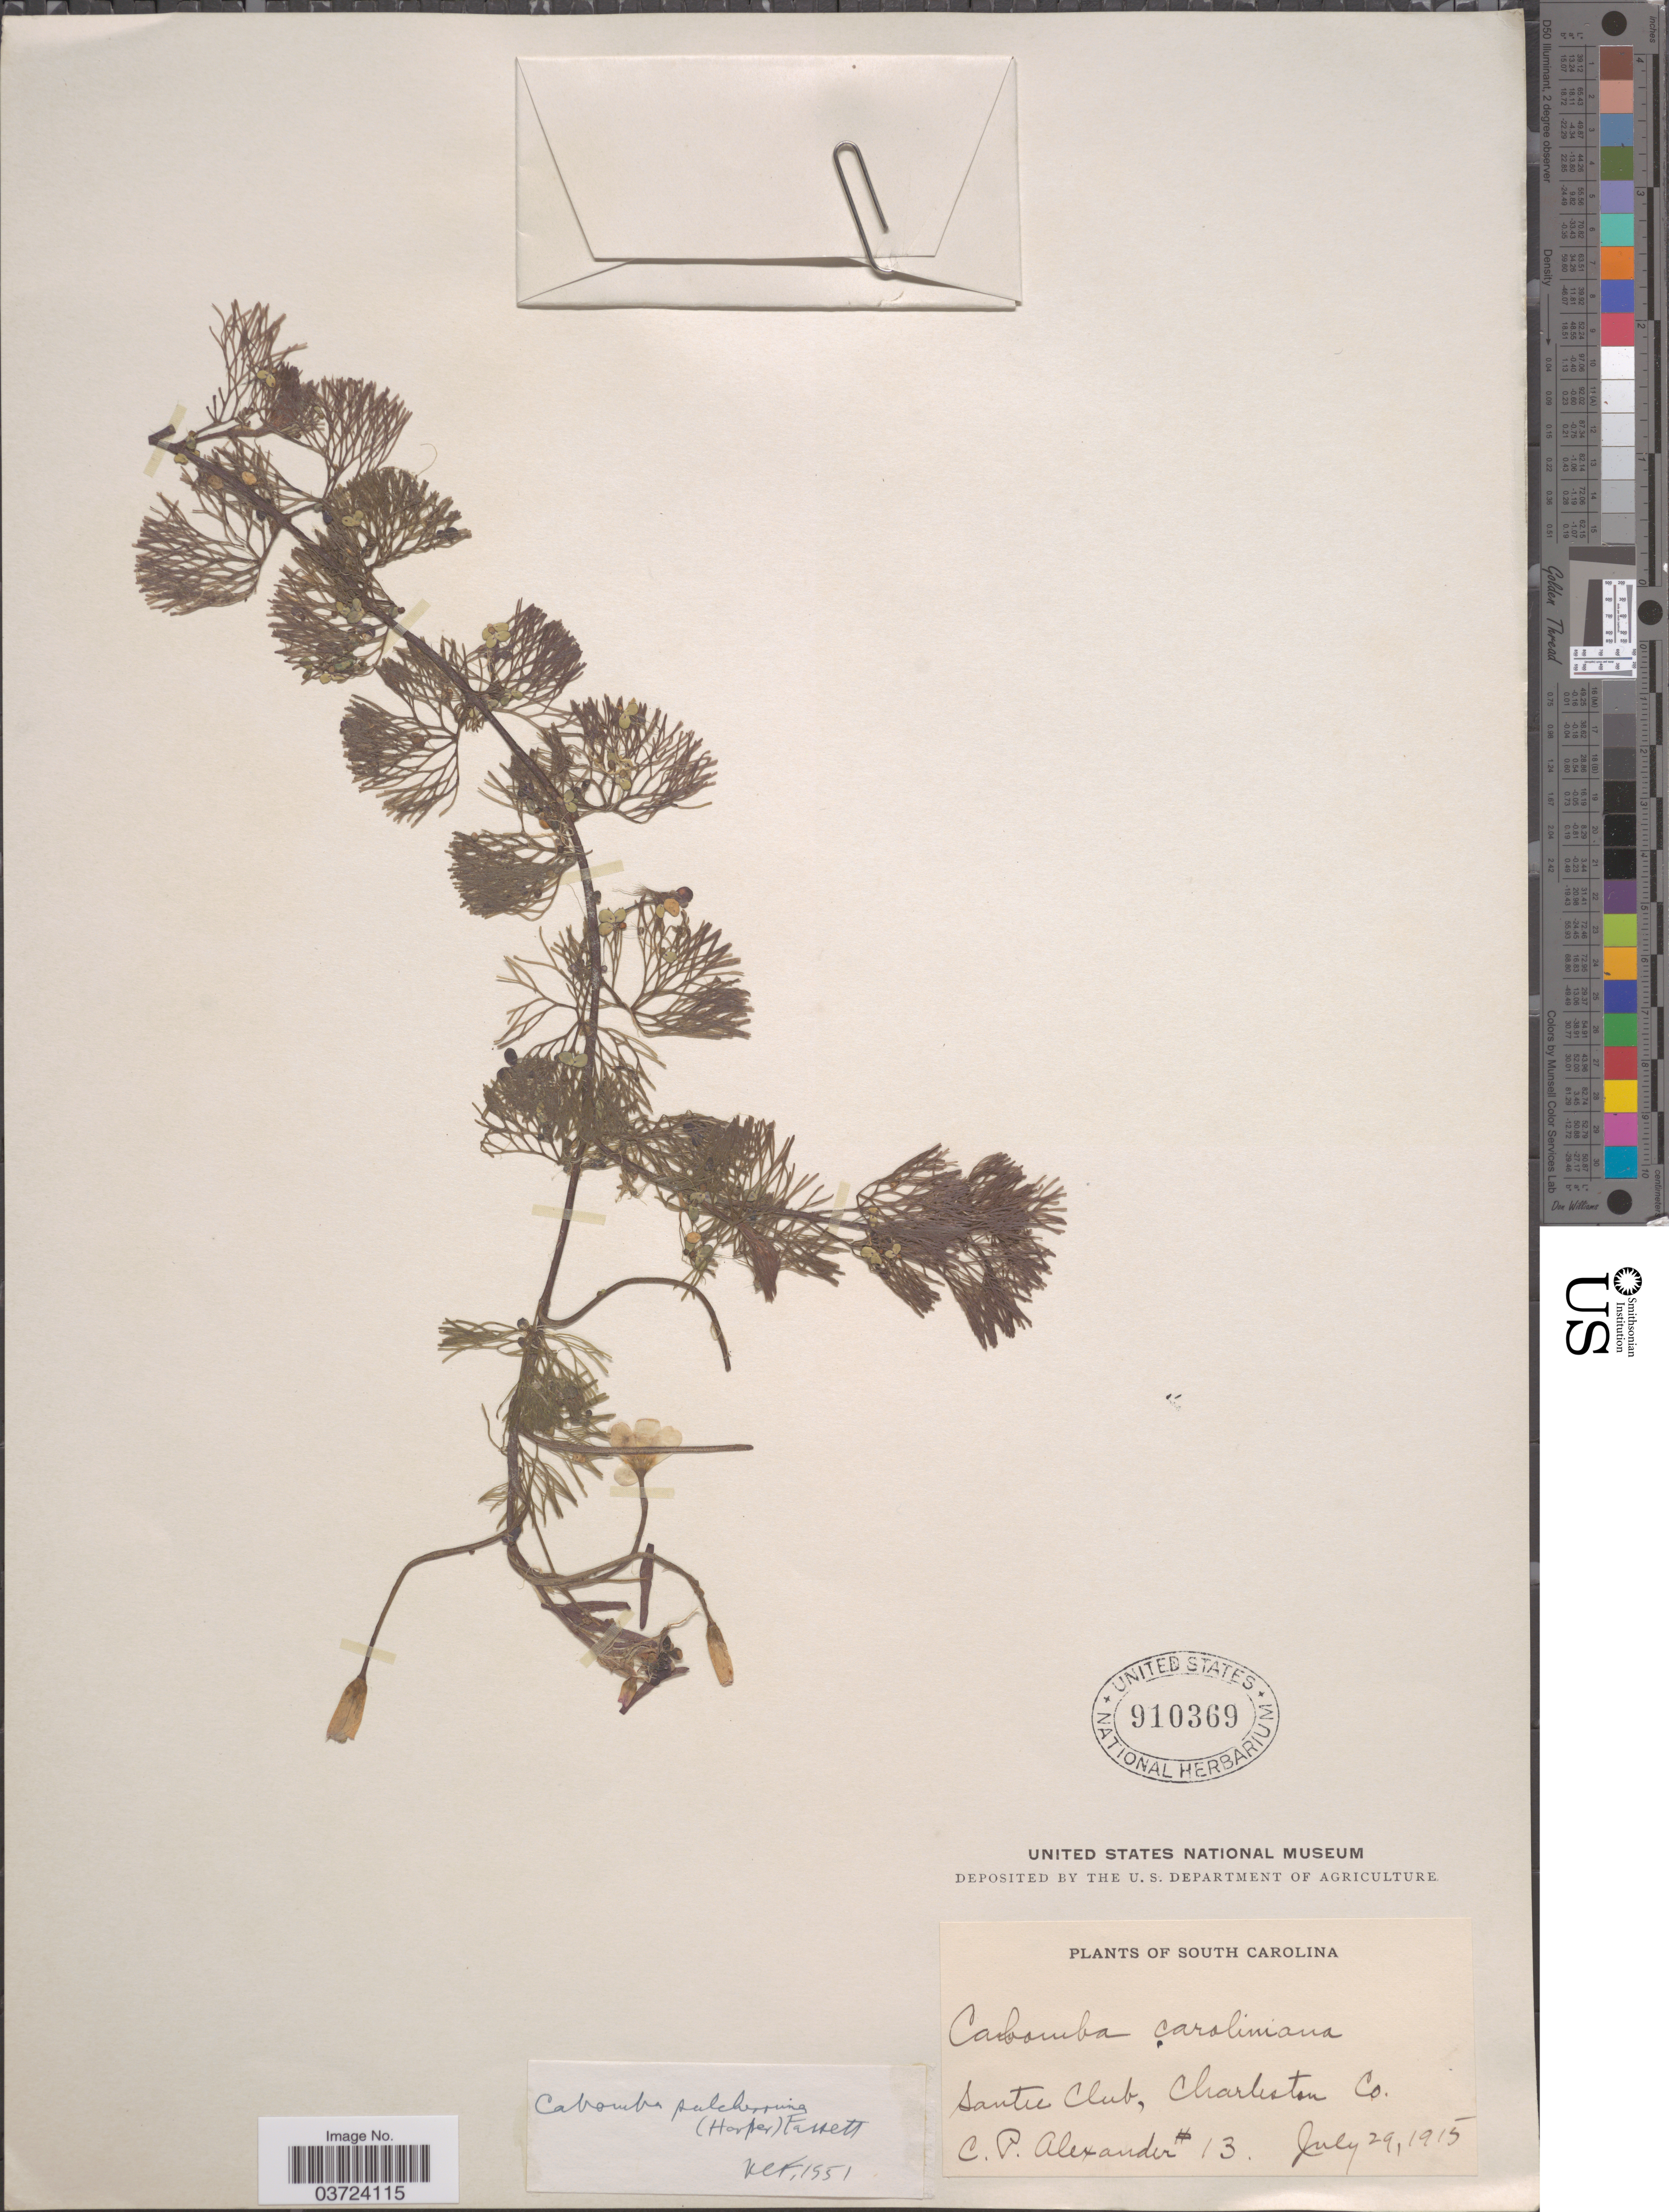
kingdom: Plantae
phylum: Tracheophyta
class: Magnoliopsida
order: Nymphaeales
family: Cabombaceae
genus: Cabomba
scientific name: Cabomba pulcherrima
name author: (R.M. Harper) Fassett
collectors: C. P. Alexander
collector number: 13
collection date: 1915-07-29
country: United States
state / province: South Carolina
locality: Santee Club, Charleston Co.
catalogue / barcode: US 910369